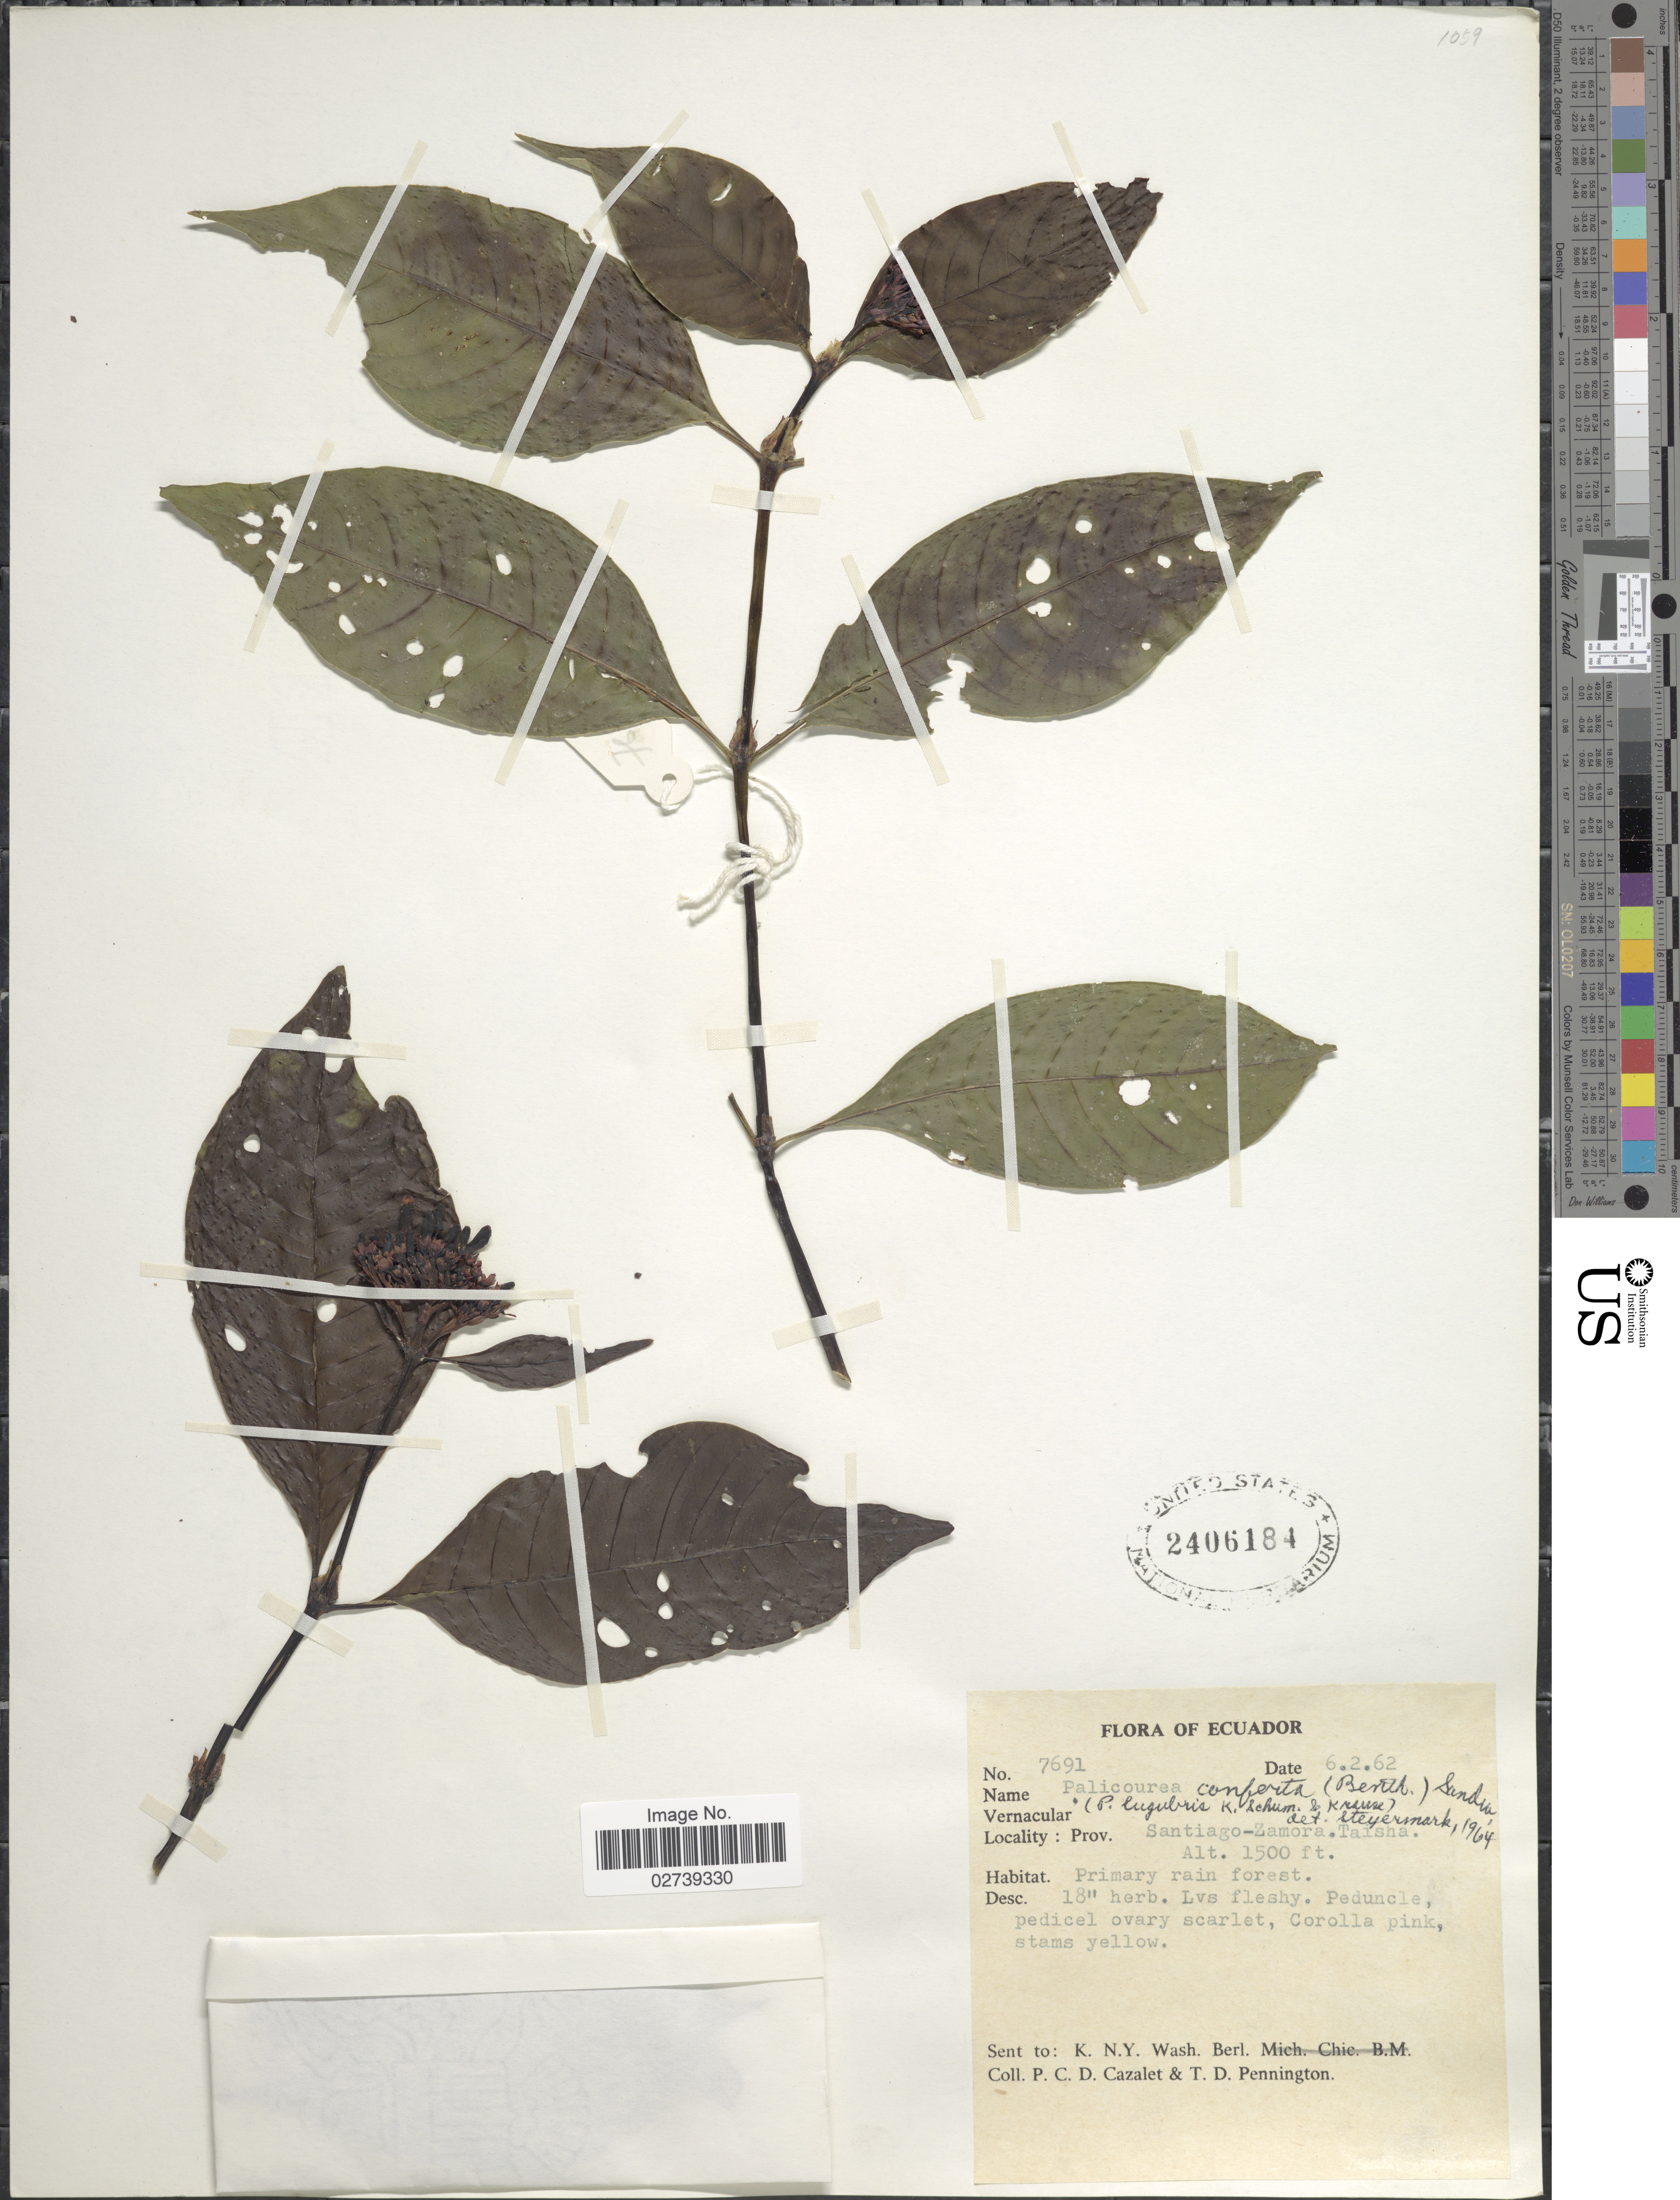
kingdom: Plantae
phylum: Tracheophyta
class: Magnoliopsida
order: Gentianales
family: Rubiaceae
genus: Palicourea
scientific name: Palicourea conferta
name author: (Benth.) Sandwith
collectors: P. C. D. Cazalet & T. D. Pennington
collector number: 7691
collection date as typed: Transcribed d/m/y: 6/2/62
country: Ecuador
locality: Prov. Santiago-Zamora, Taisha, primary rain forest.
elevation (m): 457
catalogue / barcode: US 2406184